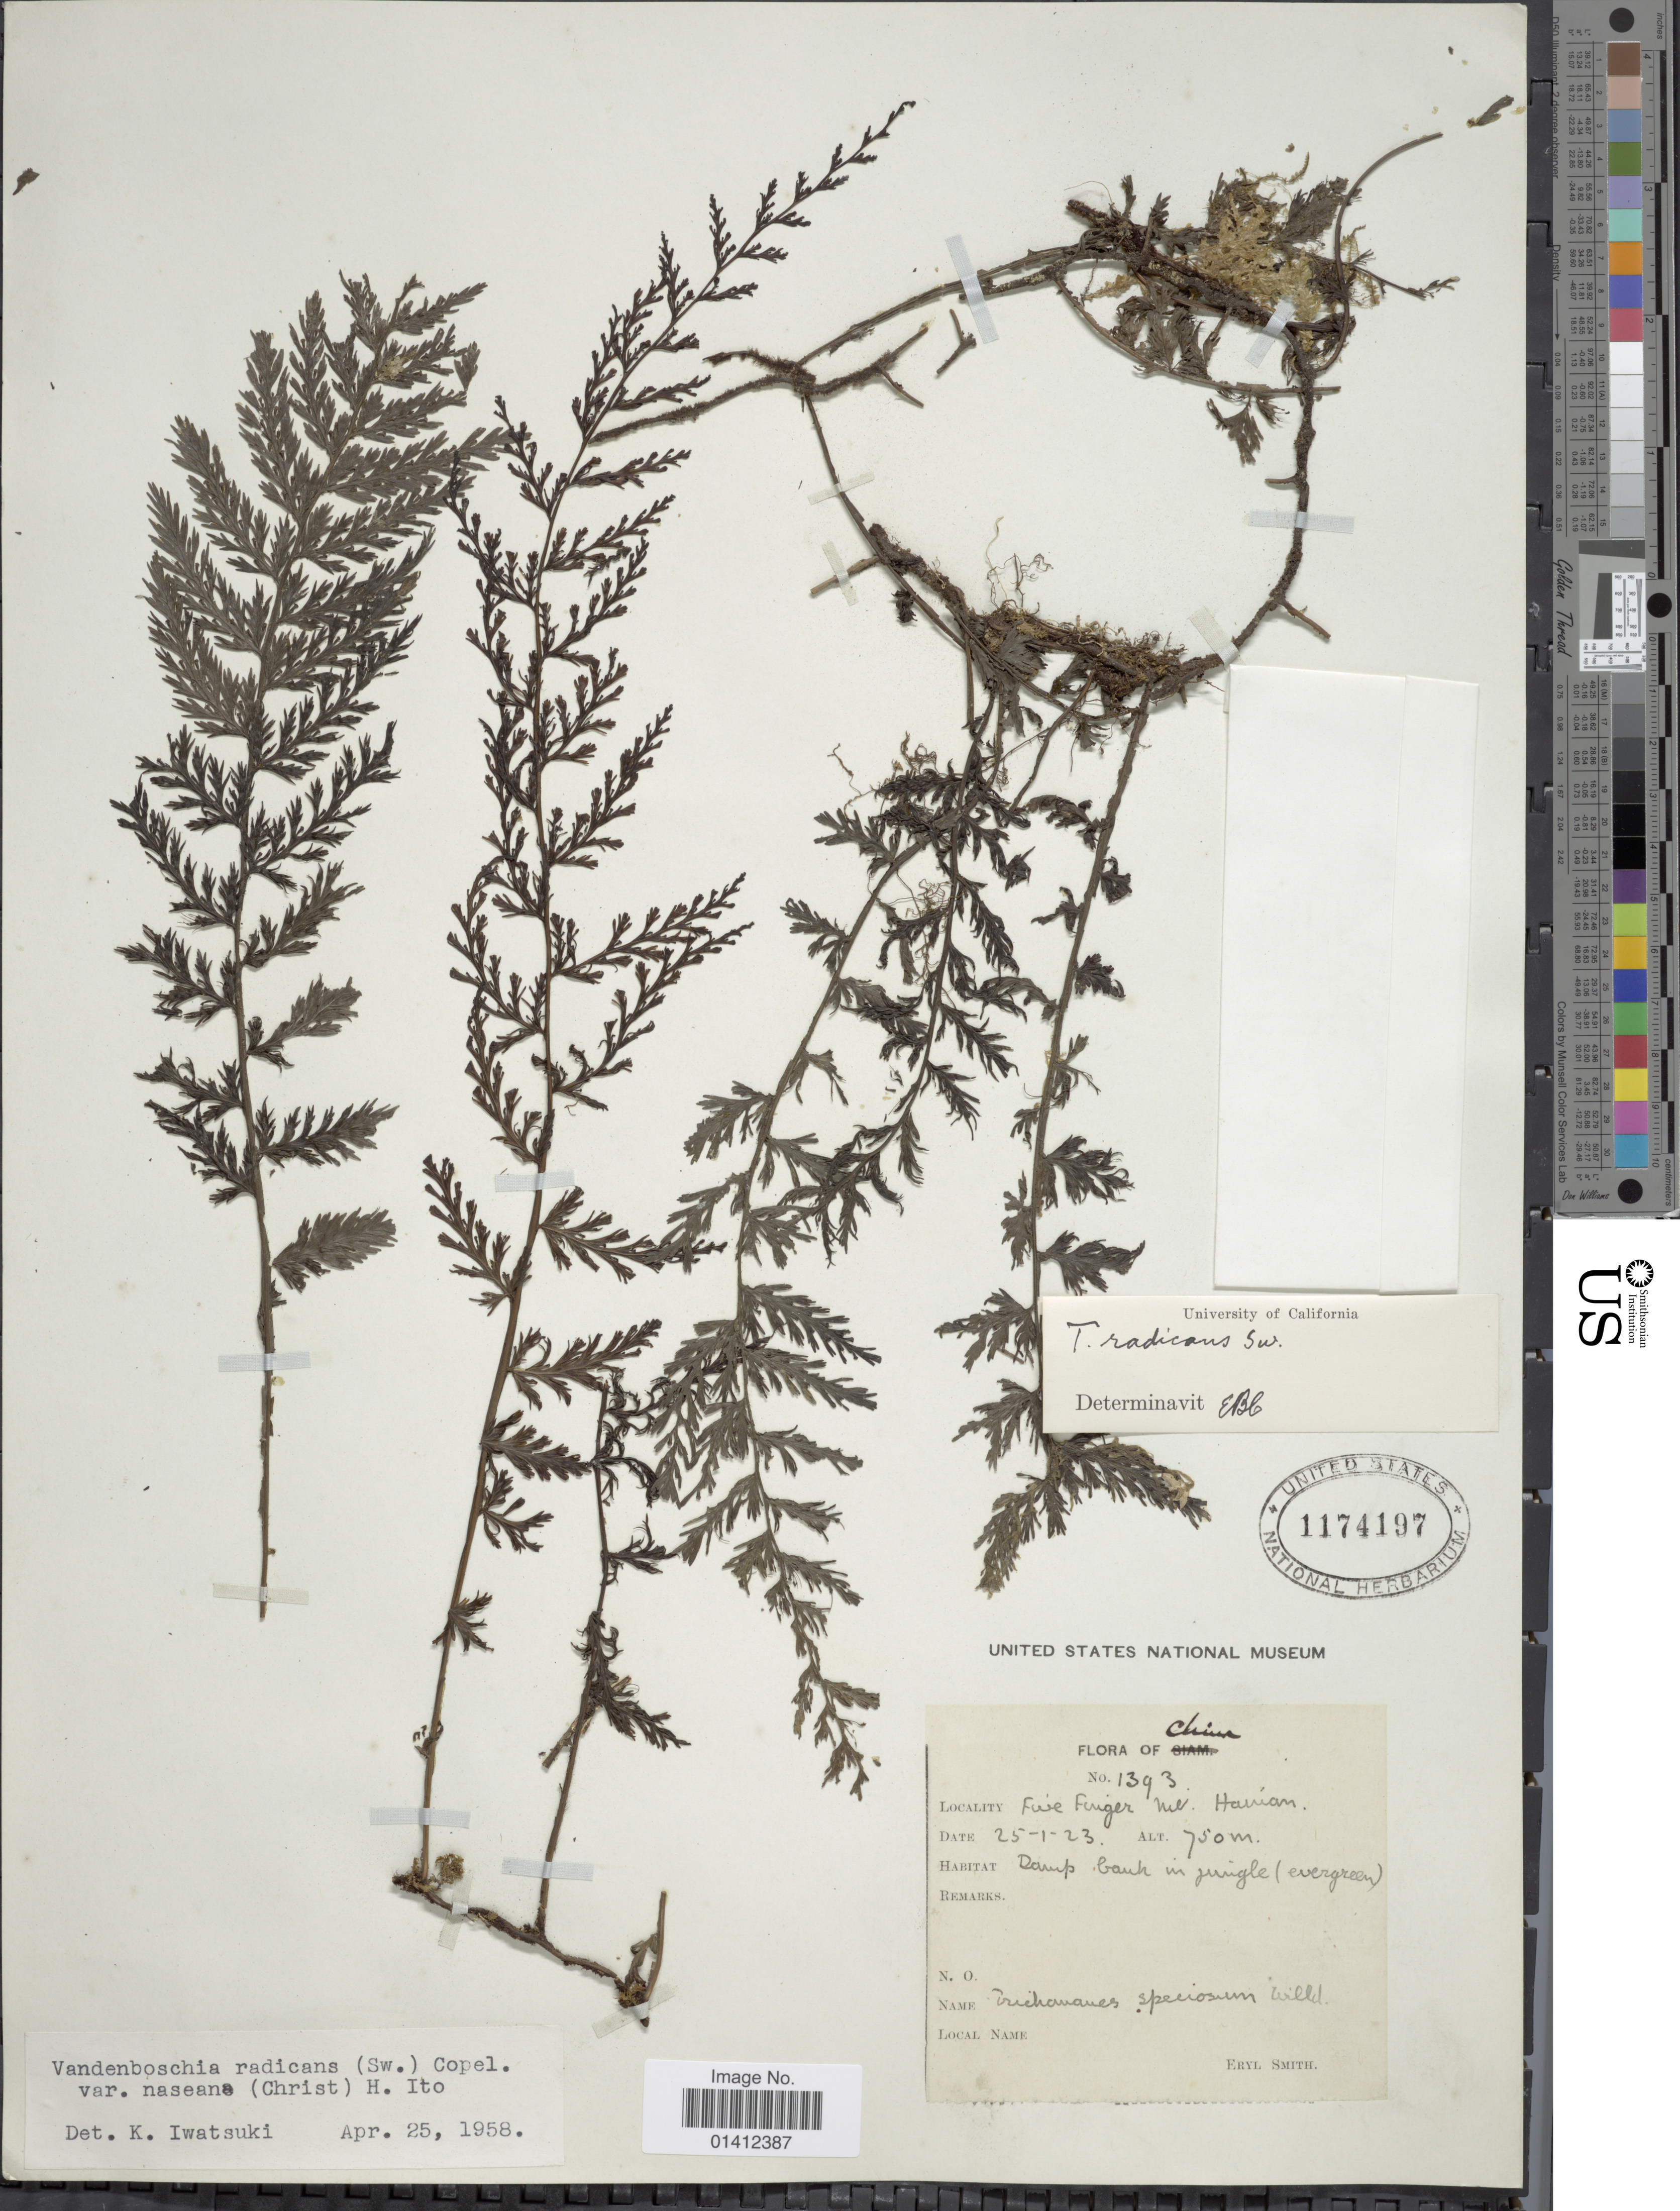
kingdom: Plantae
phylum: Tracheophyta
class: Polypodiopsida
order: Hymenophyllales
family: Hymenophyllaceae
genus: Vandenboschia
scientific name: Vandenboschia radicans var. naseana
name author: (Christ) H. Itô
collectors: C. E. Smith Jr.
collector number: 1393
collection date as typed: Transcribed d/m/y: 25/1/23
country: China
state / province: Hainan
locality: Five Fuiger Mil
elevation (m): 750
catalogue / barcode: US 1174197